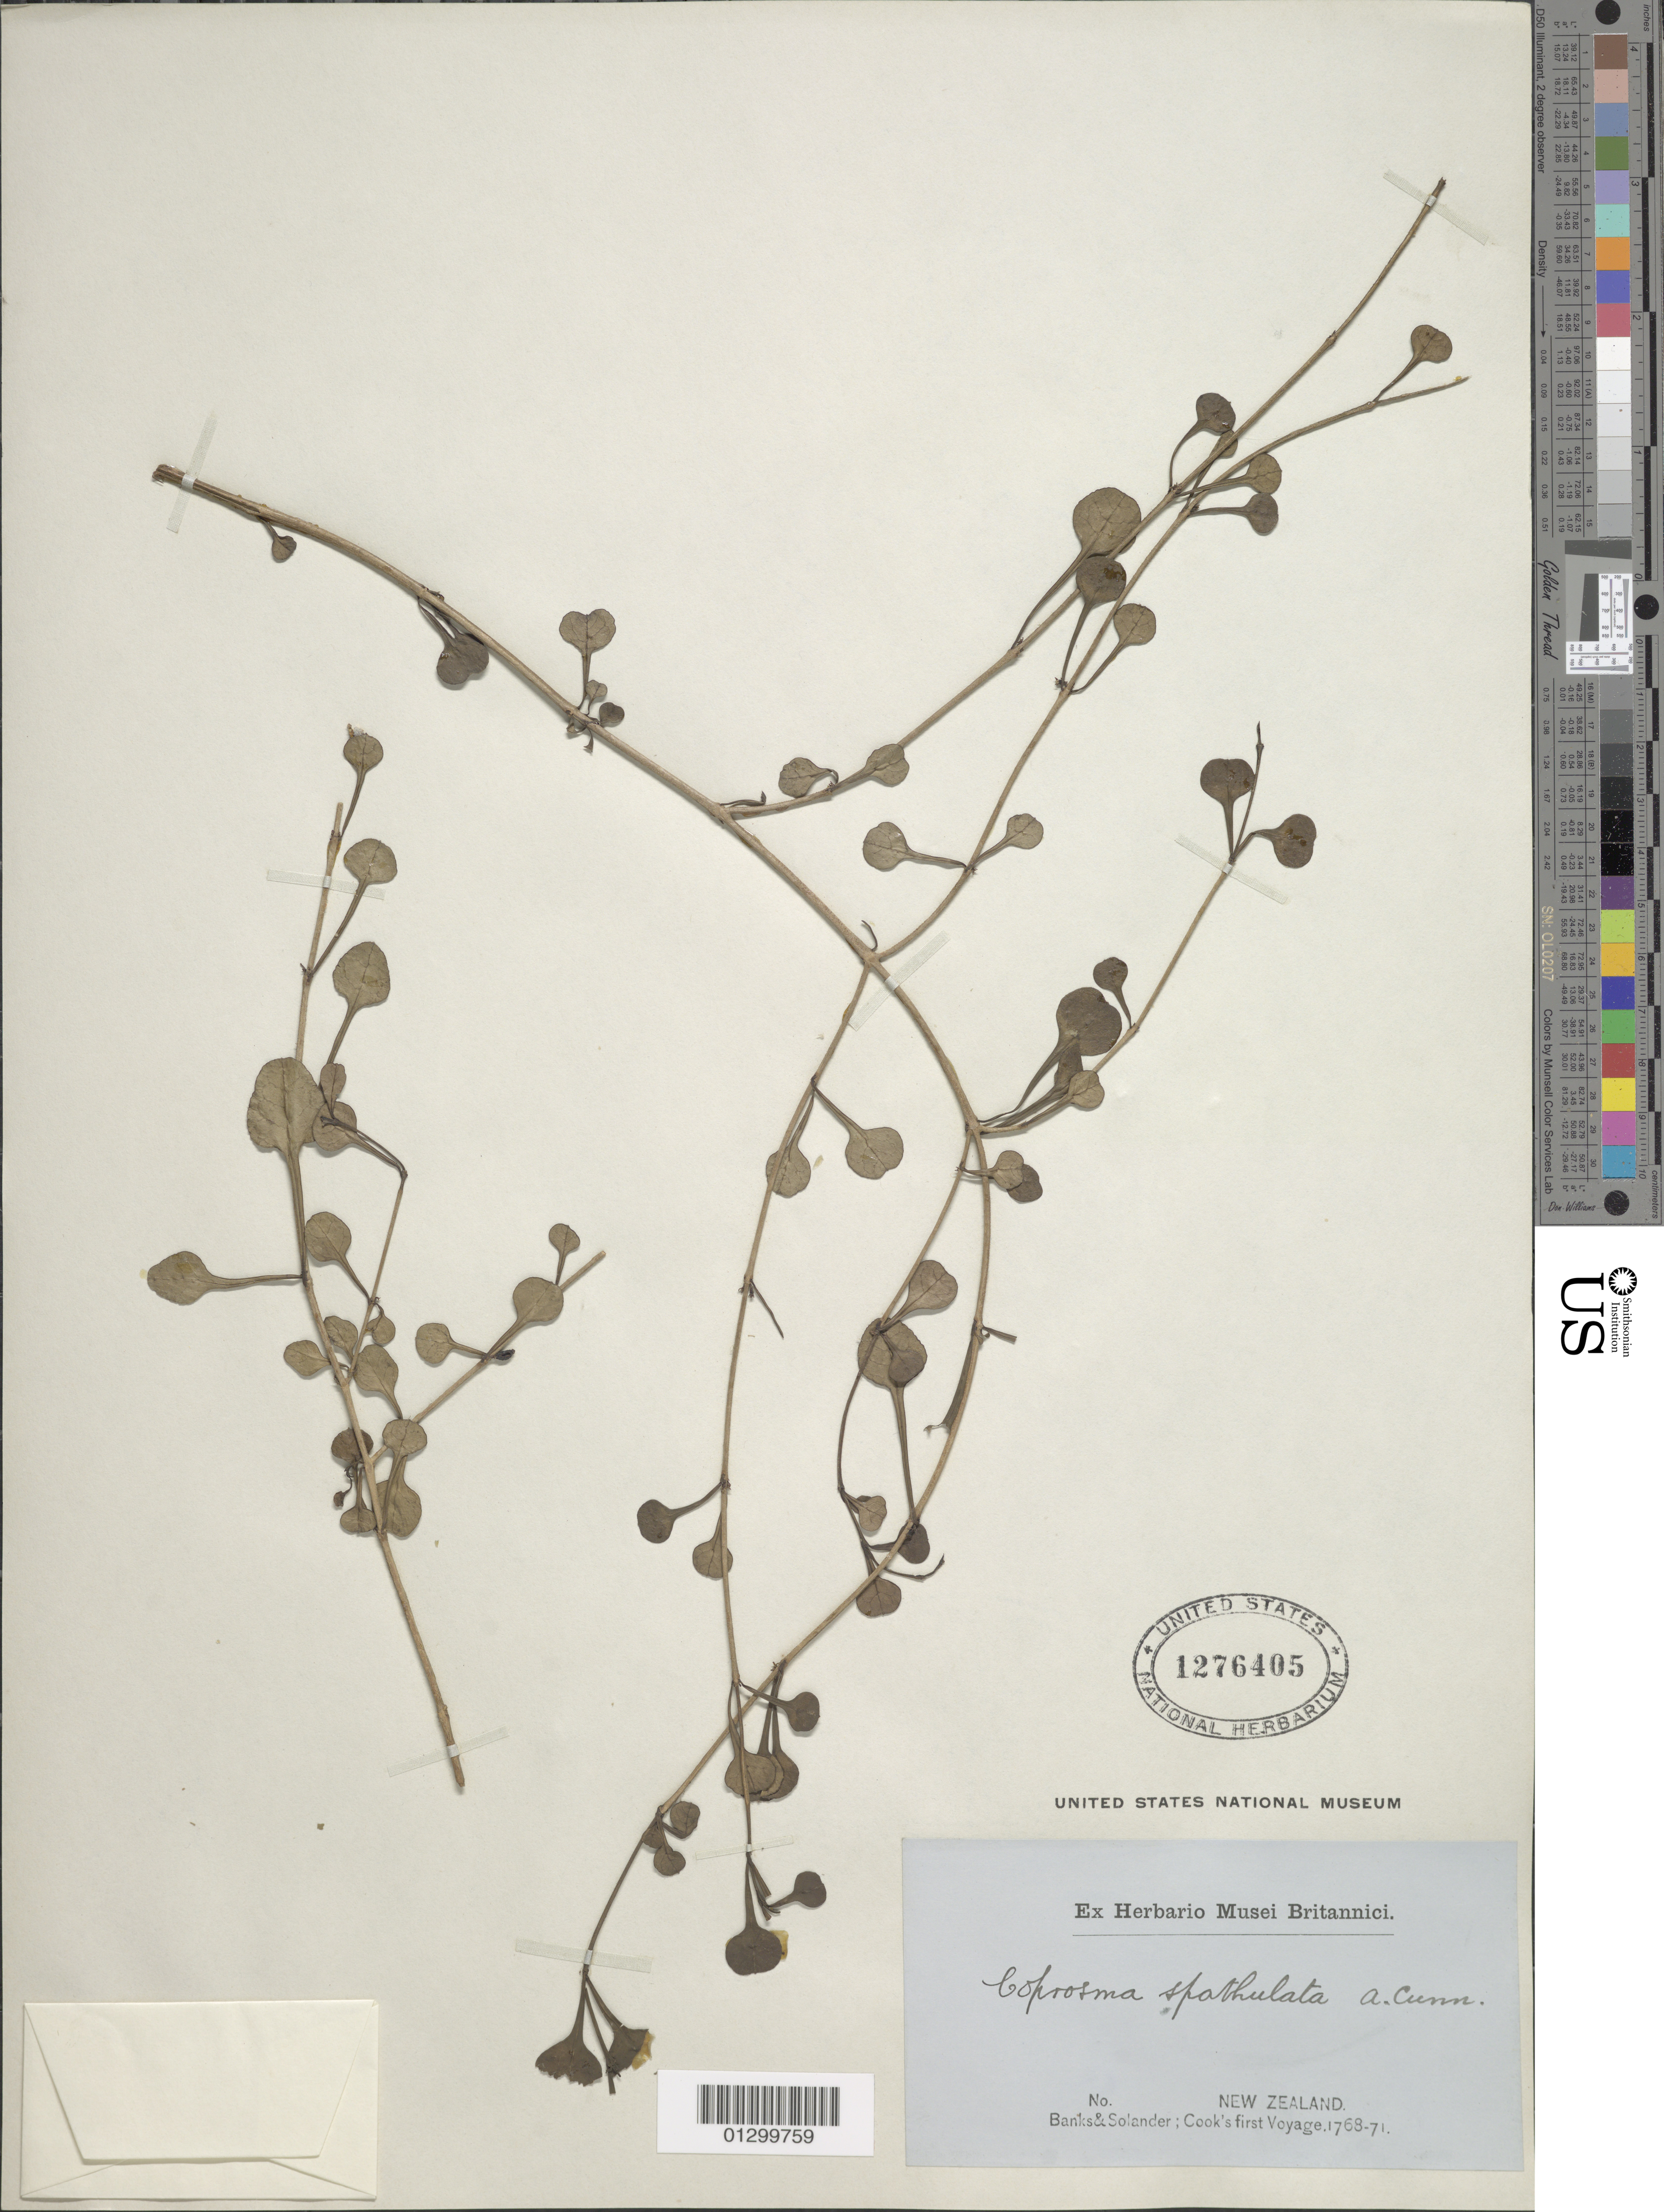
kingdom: Plantae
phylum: Tracheophyta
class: Magnoliopsida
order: Gentianales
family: Rubiaceae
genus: Coprosma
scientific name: Coprosma spathulata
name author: A. Cunn.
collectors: J. Banks & D. C. Solander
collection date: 1768/1771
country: New Zealand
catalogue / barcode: US 1276405